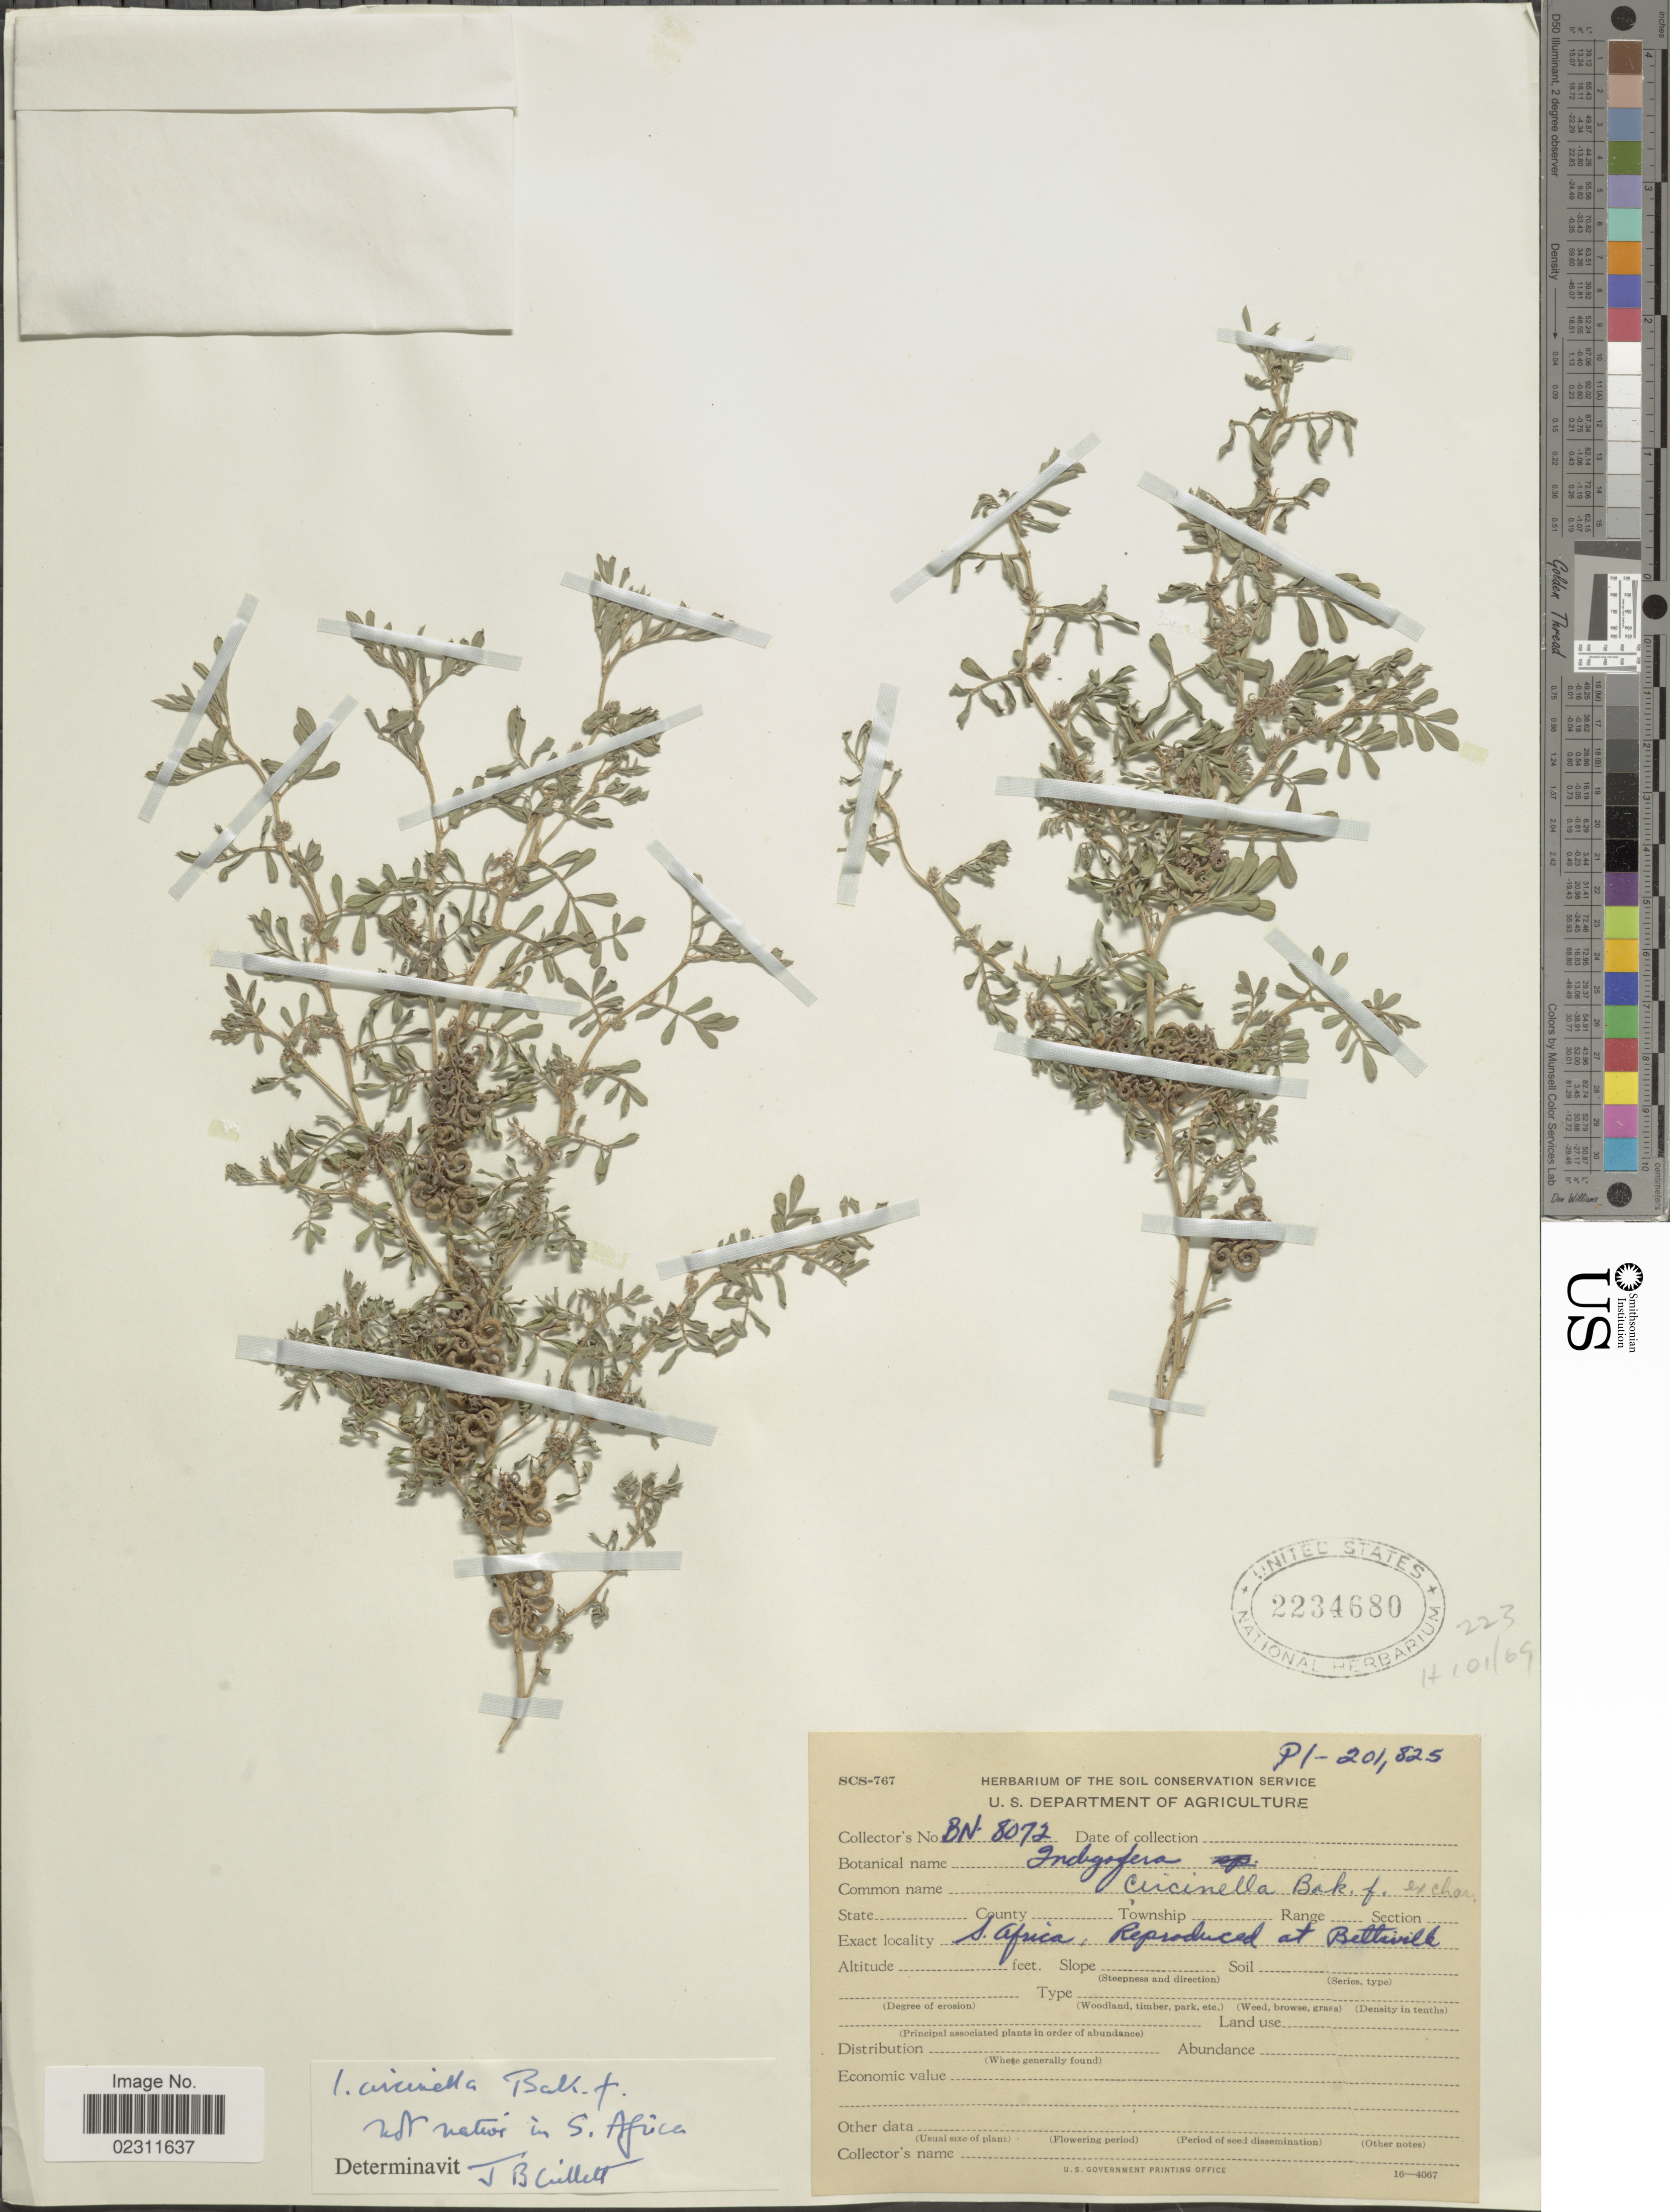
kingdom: Plantae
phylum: Tracheophyta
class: Magnoliopsida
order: Fabales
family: Fabaceae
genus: Indigofera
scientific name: Indigofera circinella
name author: Baker f.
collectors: U.S. Department of Agriculture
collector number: BN8072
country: South Africa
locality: S. Africa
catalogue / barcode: US 2234680